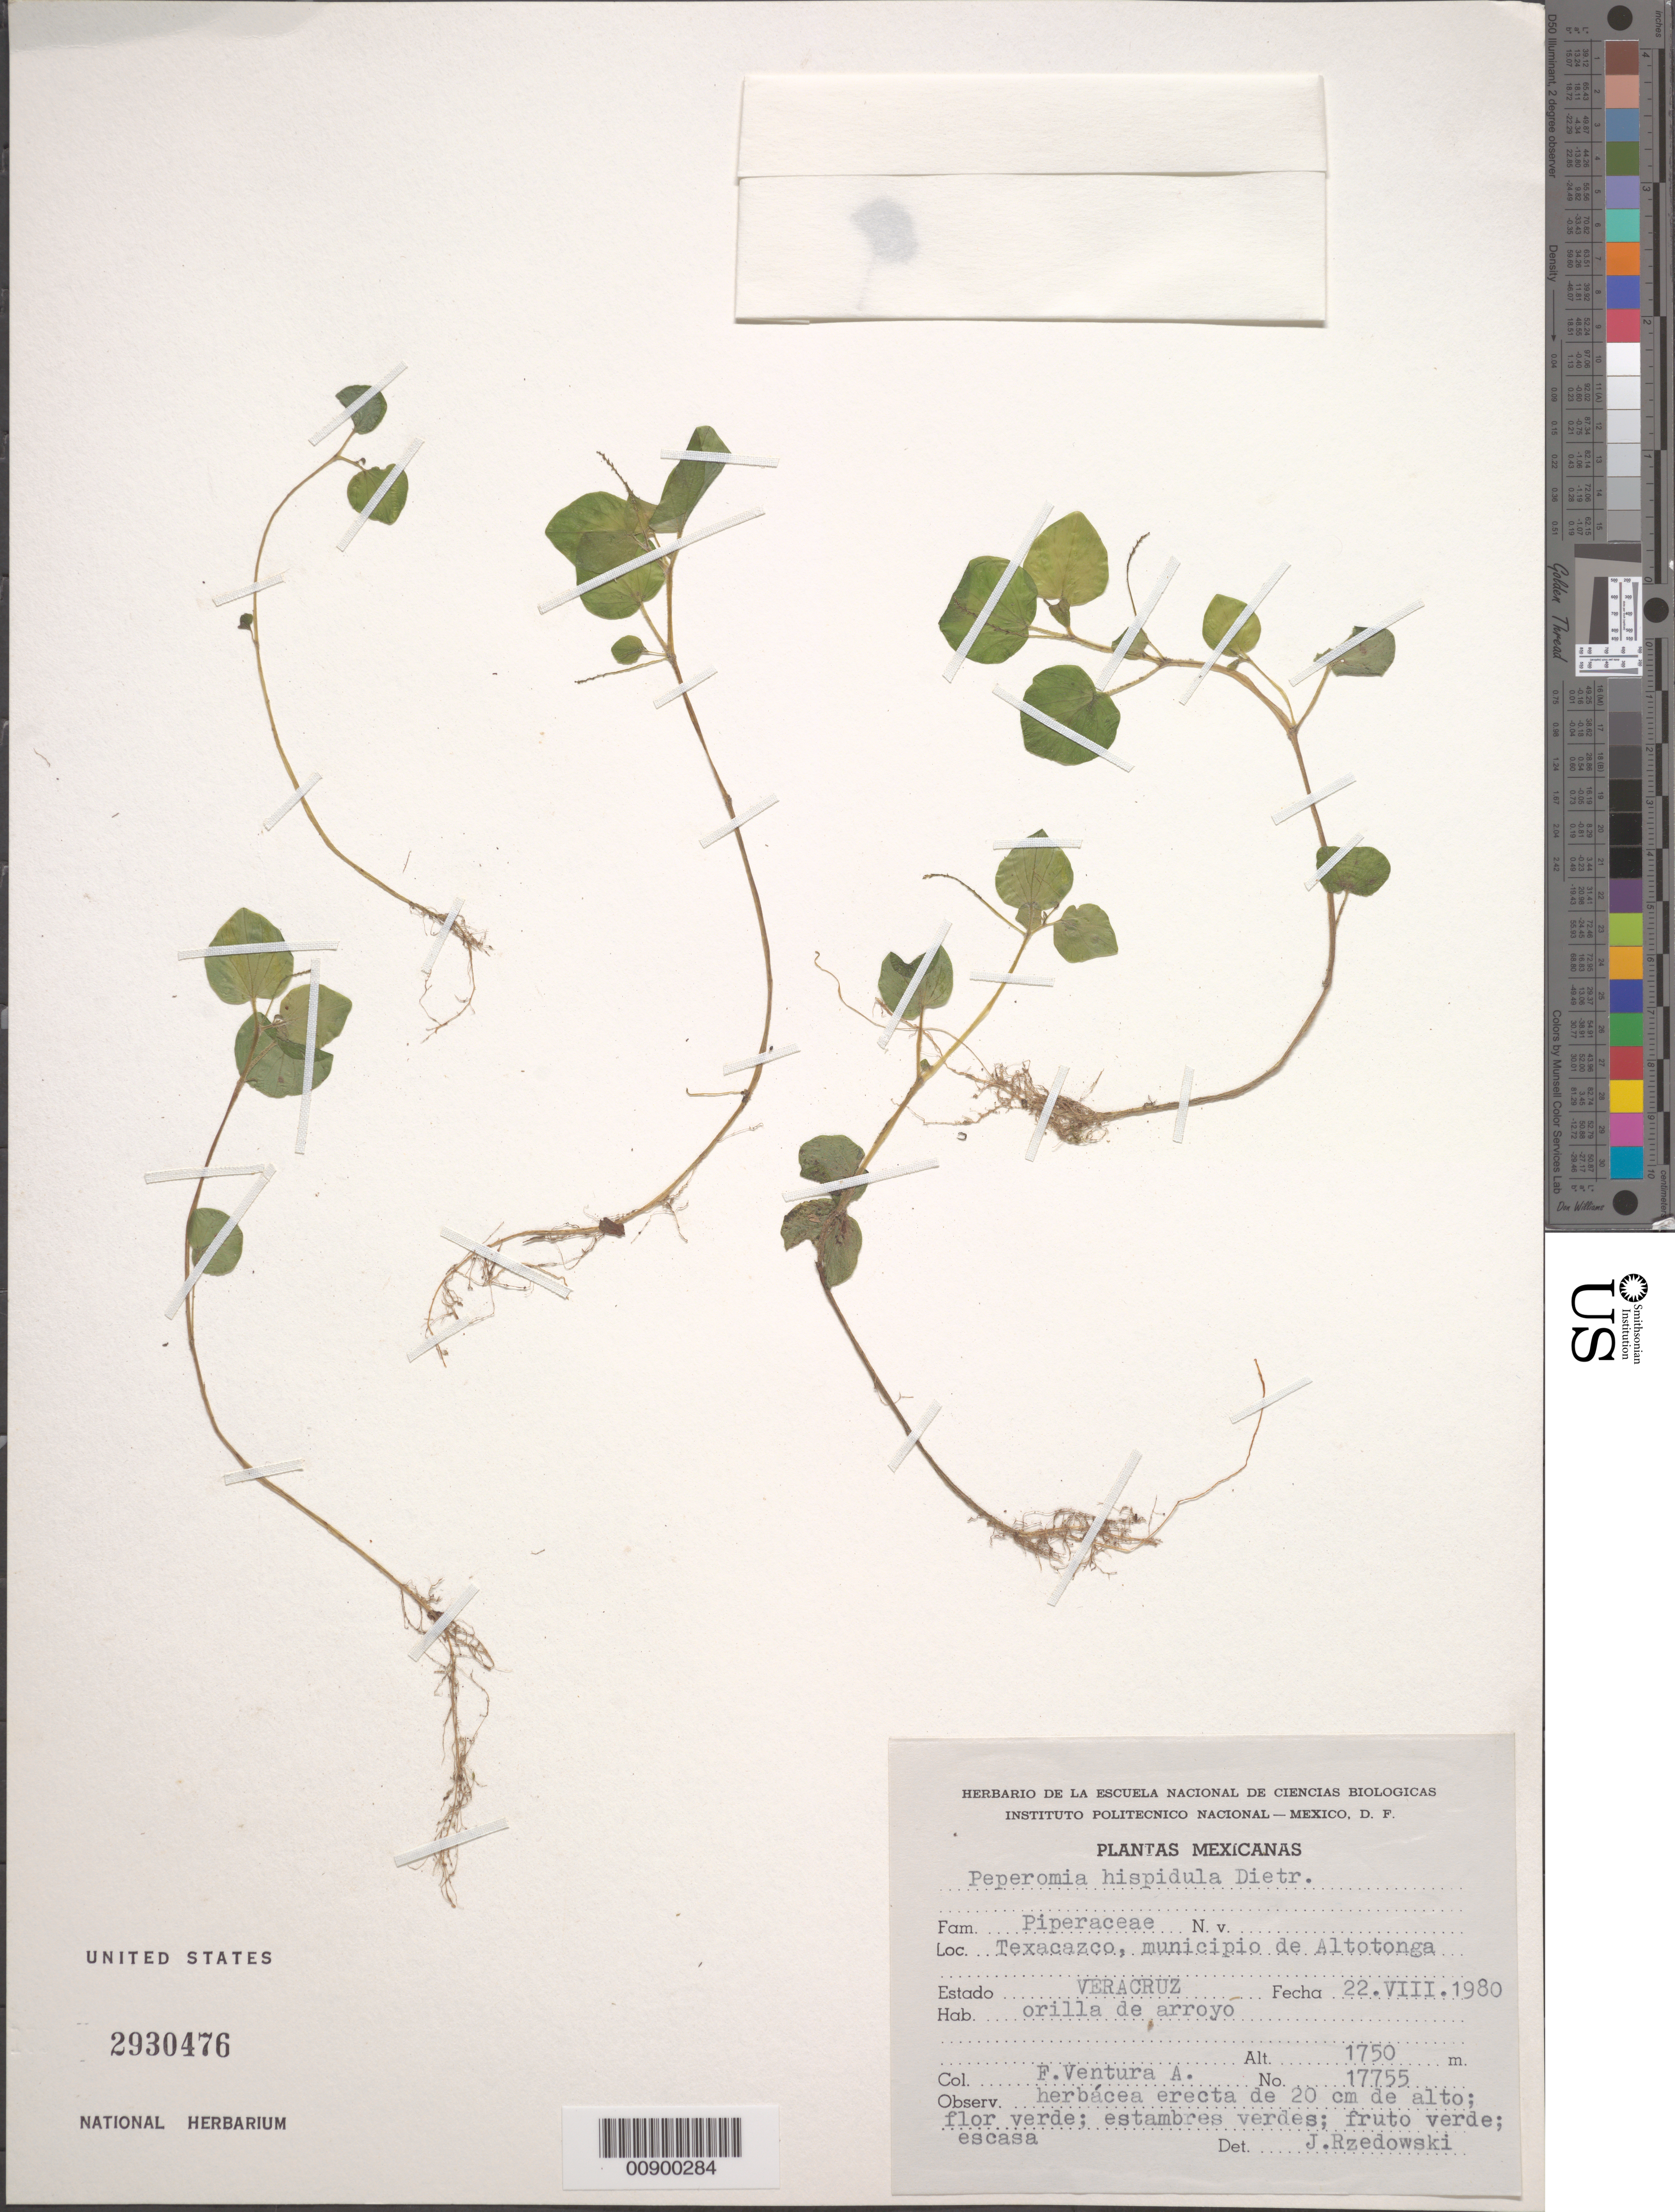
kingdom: Plantae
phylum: Tracheophyta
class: Magnoliopsida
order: Piperales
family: Piperaceae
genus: Peperomia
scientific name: Peperomia hispiduliformis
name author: Trel. in Moldenke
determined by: Jiménez, José Estaban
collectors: F. Ventura A.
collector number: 17755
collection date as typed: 22 Aug 1980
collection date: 1980-08-22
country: Mexico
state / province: Veracruz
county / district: Altotonga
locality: Texacazco, municipio de Altotonga, Veracruz.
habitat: Orilla de arroyo.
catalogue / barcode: US 2930476